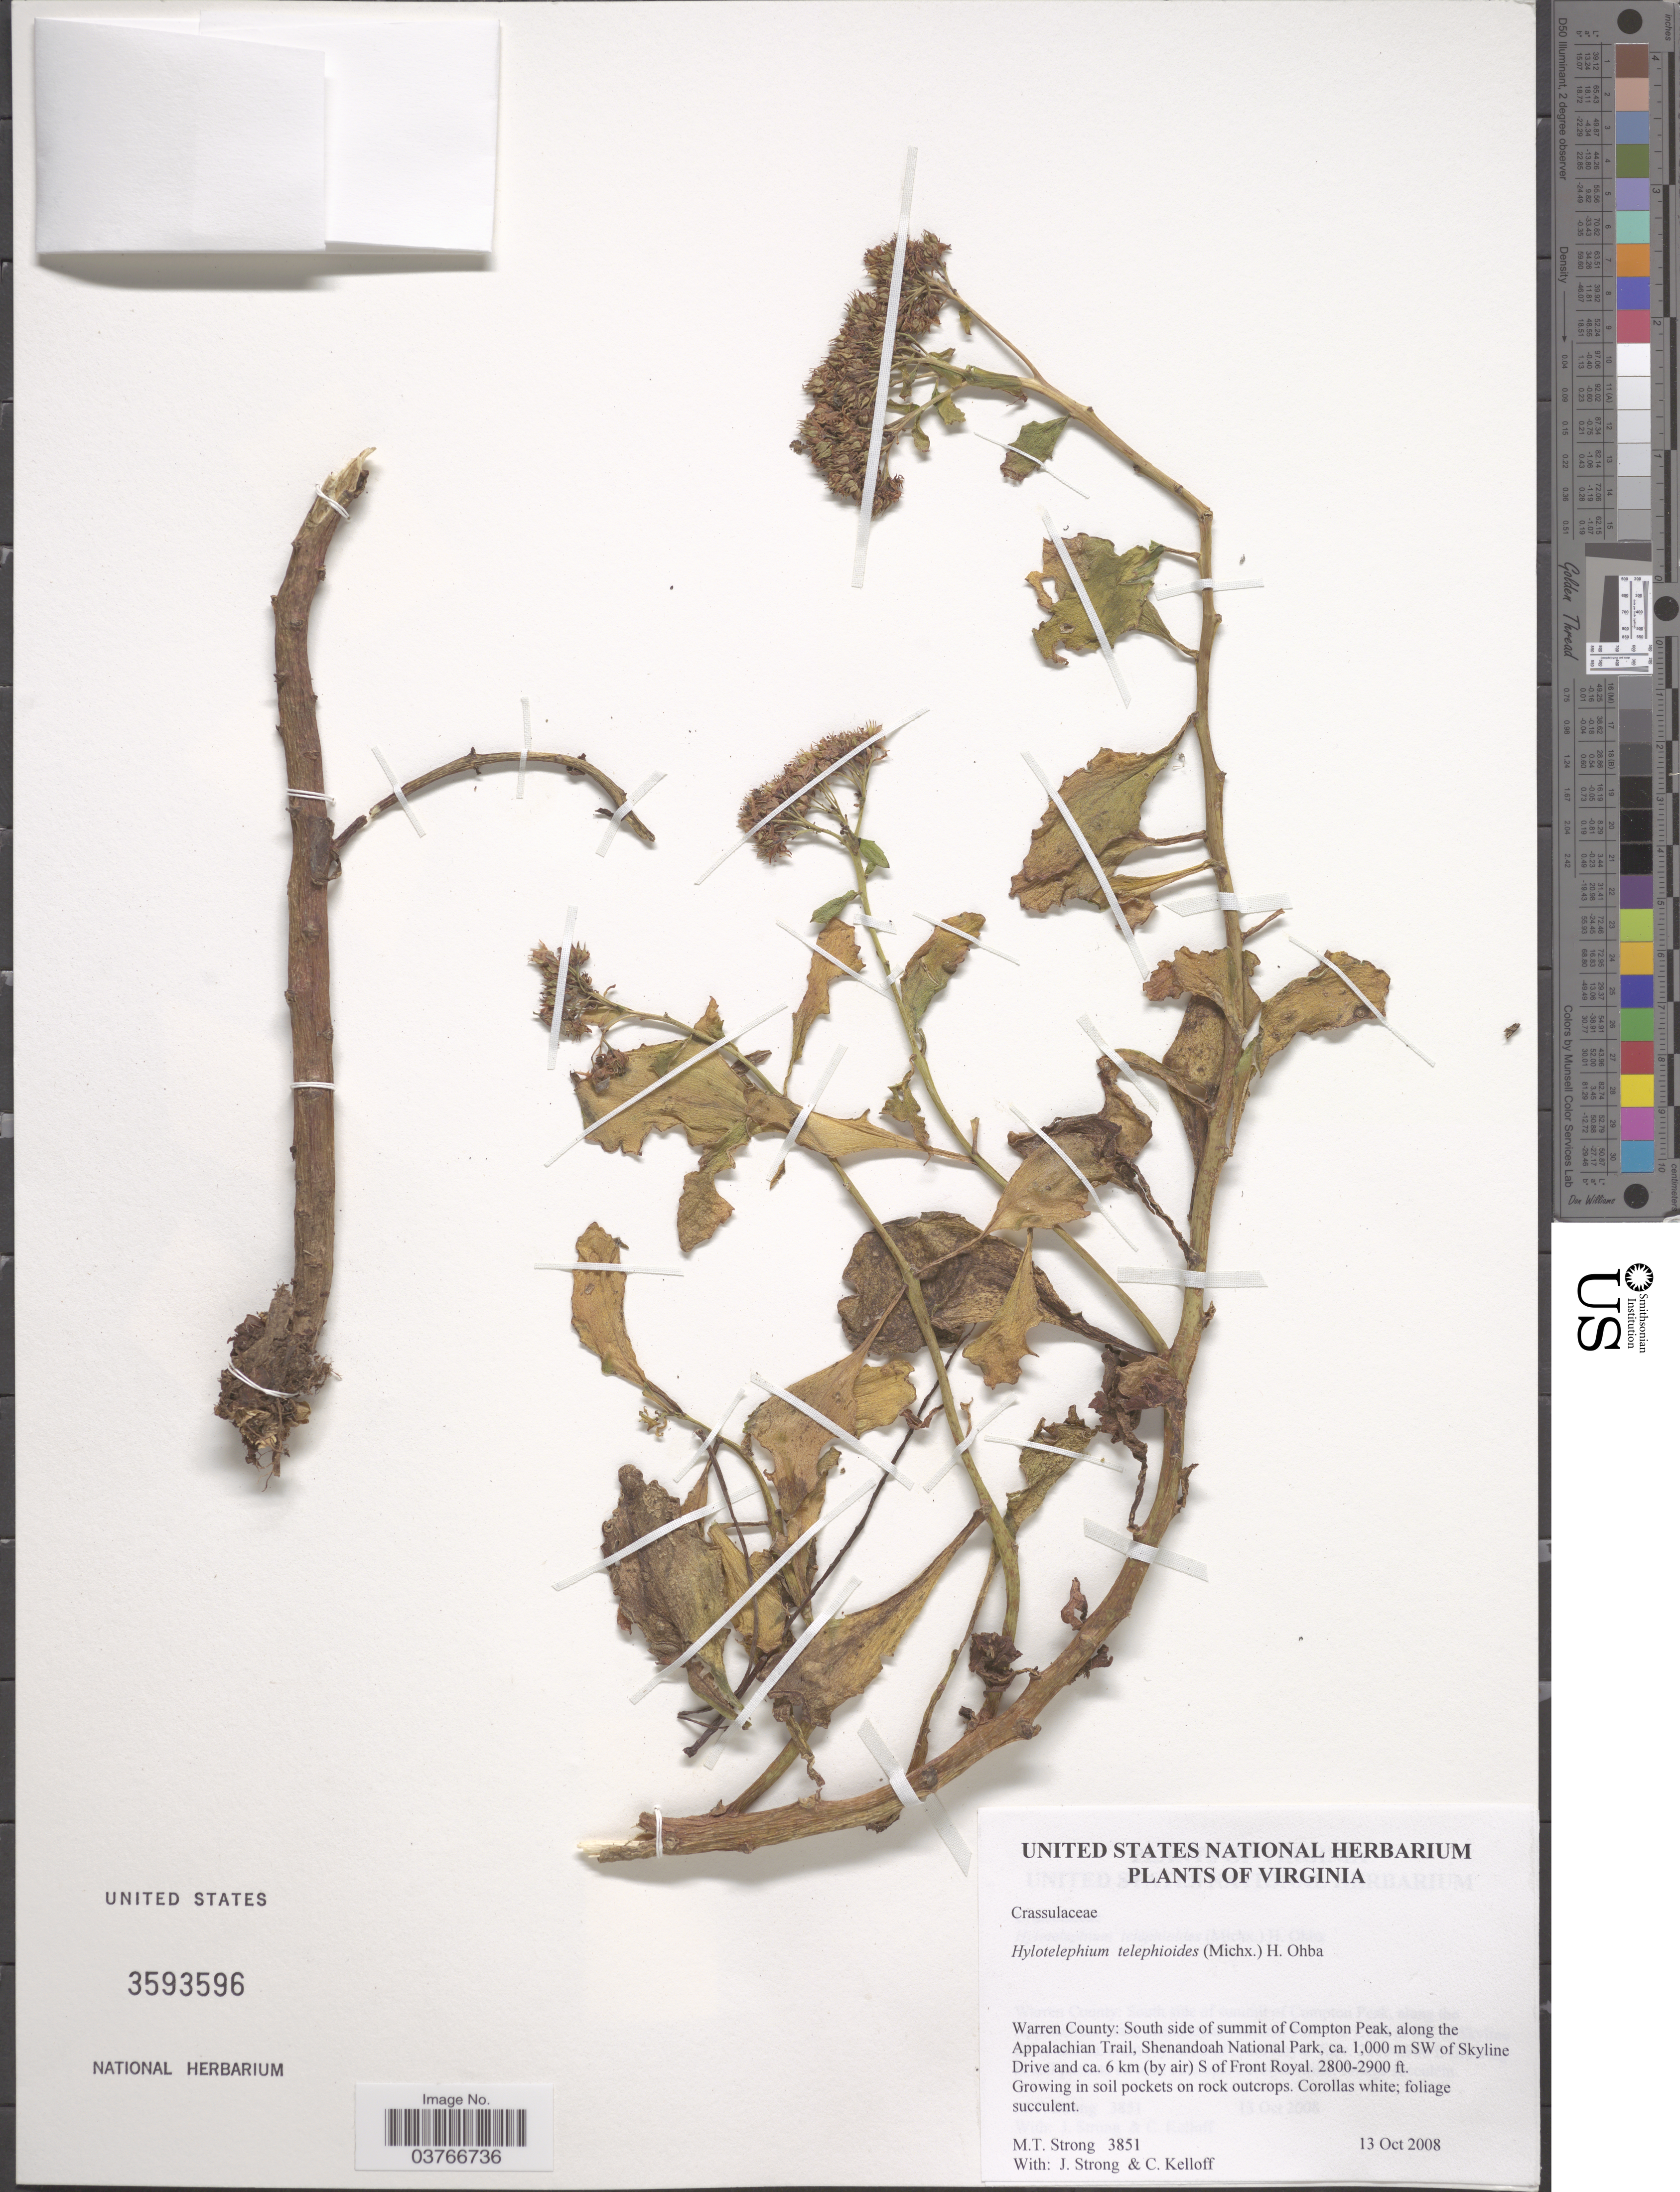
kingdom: Plantae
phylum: Tracheophyta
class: Magnoliopsida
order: Saxifragales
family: Crassulaceae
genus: Sedum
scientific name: Sedum telephioides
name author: Michx.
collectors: M. T. Strong, J. Strong & C. L. Kelloff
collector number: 3851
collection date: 2008-10-13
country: United States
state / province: Virginia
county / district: Warren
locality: Warren County: South side of summit of Compton Peak, along the Appalachian Trail, Shenandoah National Park, ca. 1.000 m SW of Skyline Drive and ca. 6 km (by air) S of Front Royal.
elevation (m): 853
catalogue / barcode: US 3593596